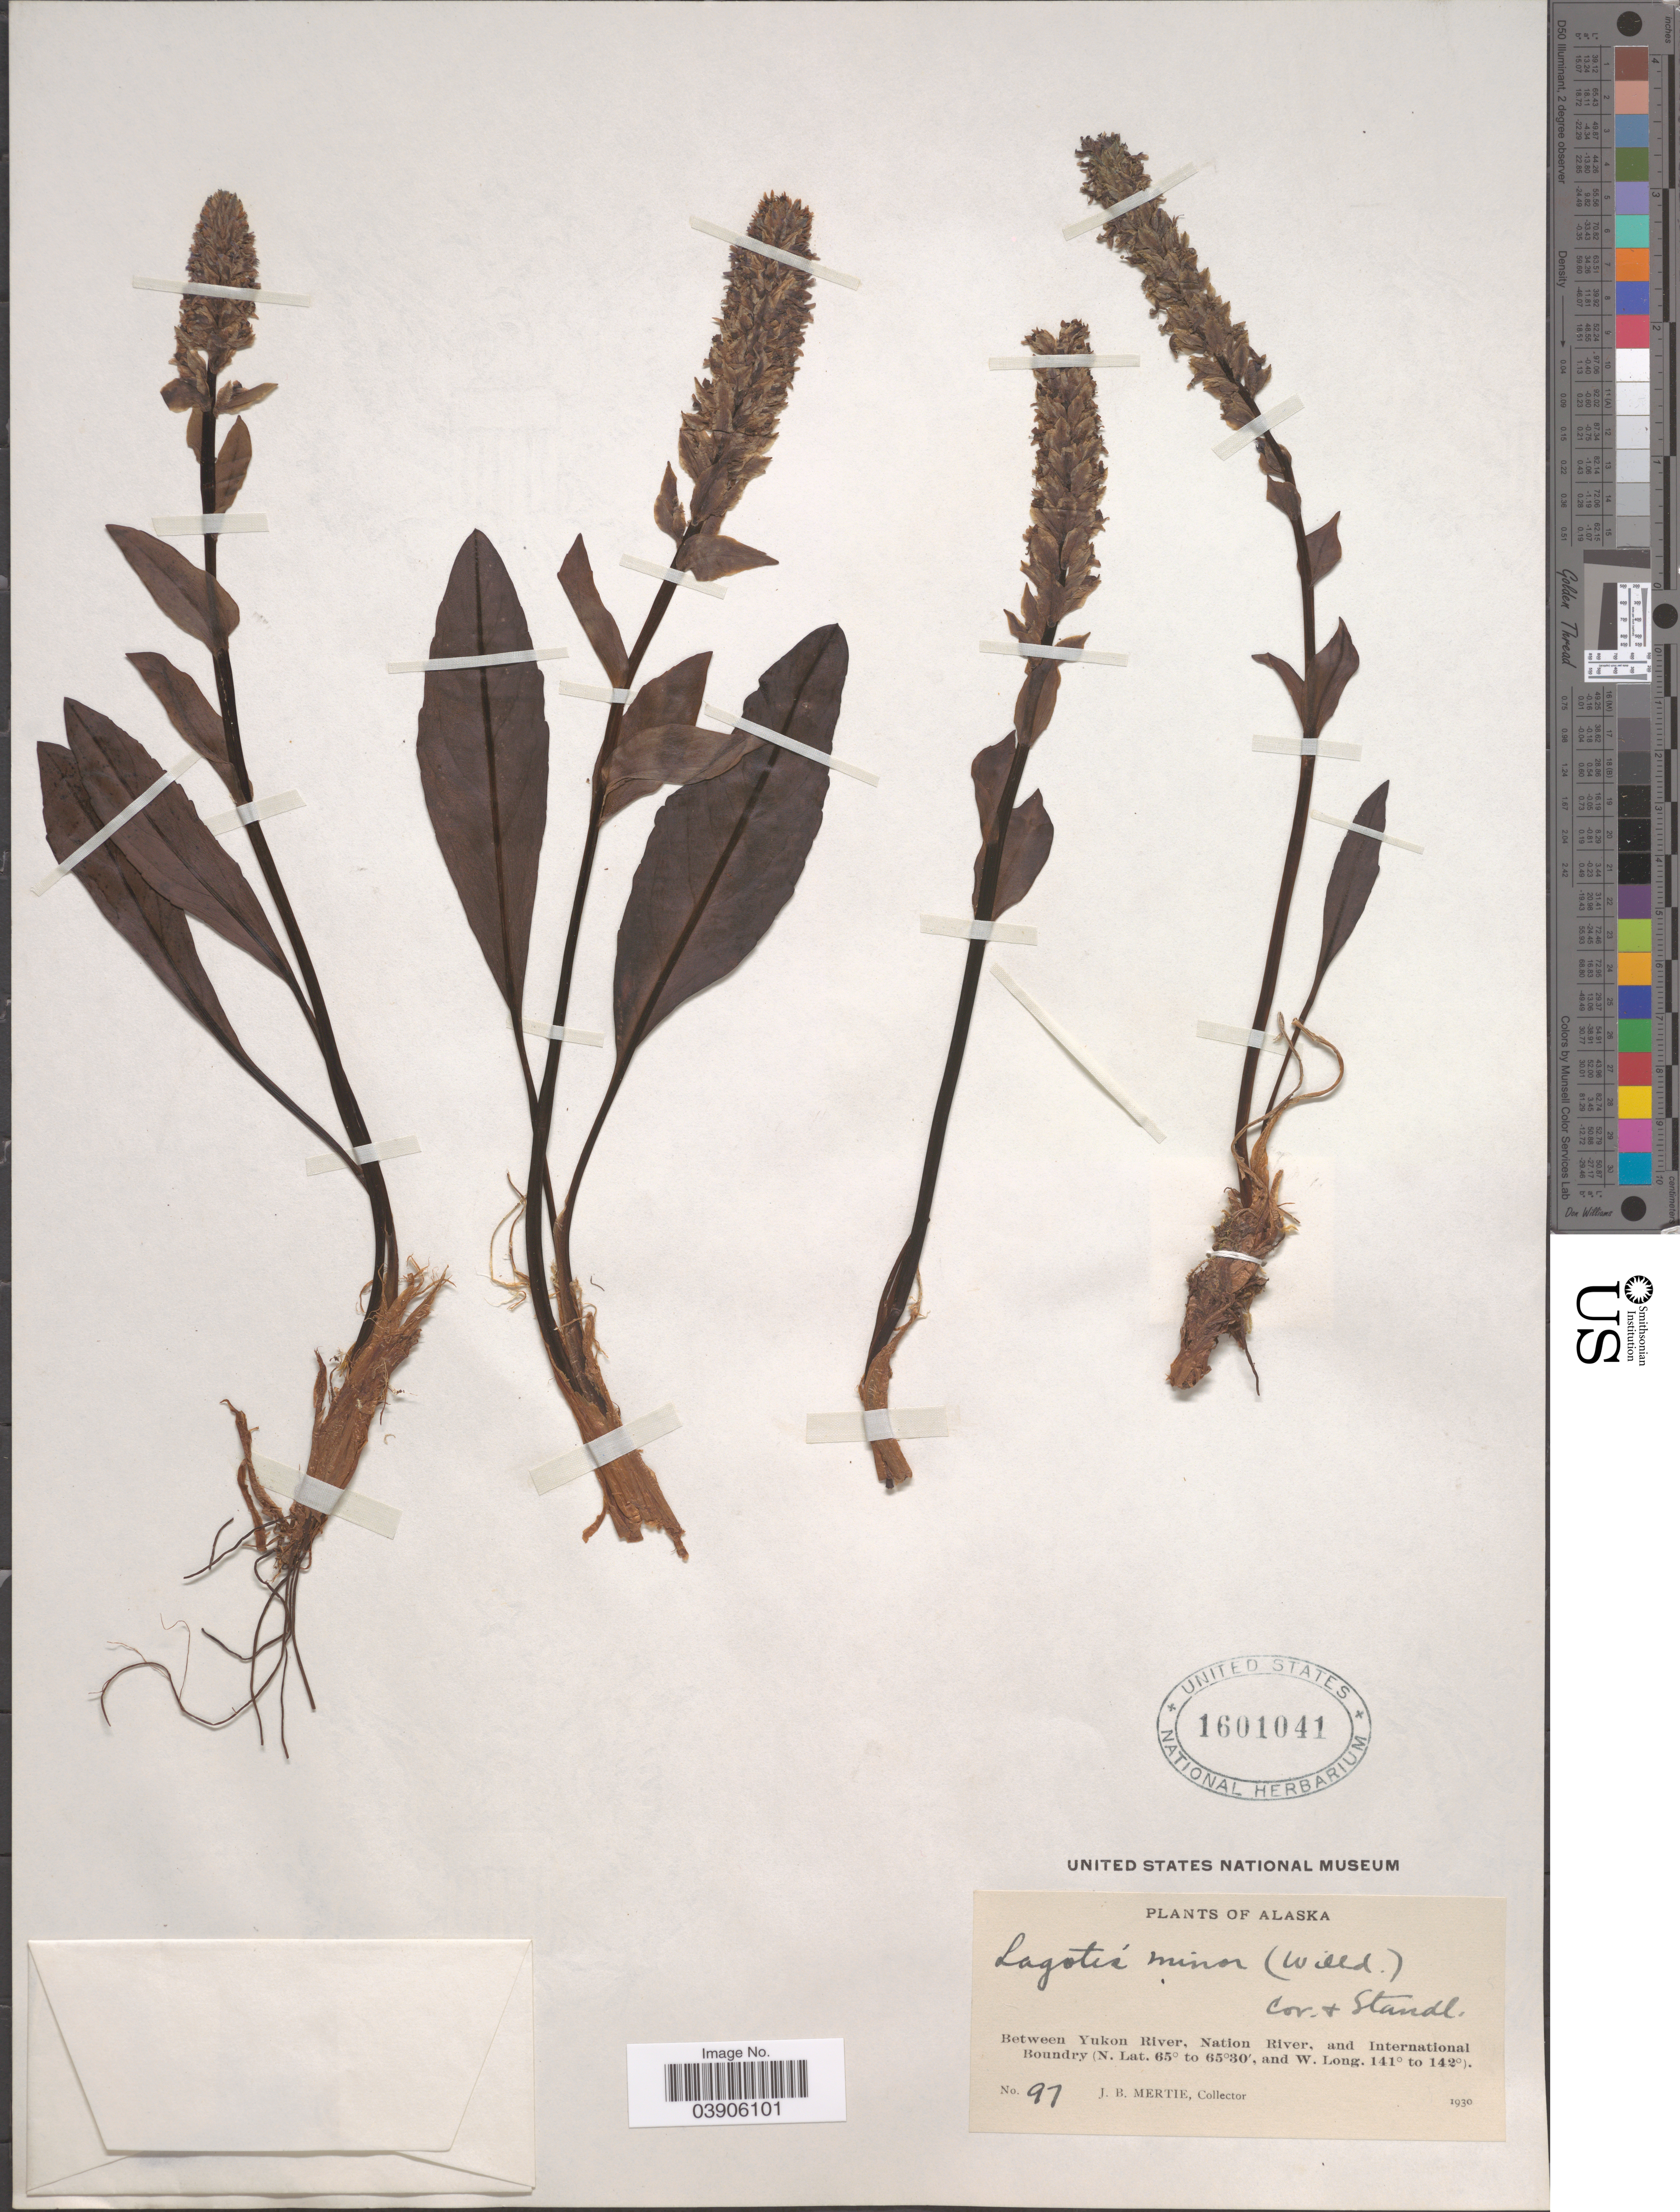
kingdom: Plantae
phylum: Tracheophyta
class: Magnoliopsida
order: Lamiales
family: Plantaginaceae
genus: Lagotis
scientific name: Lagotis glauca var. stelleri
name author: Trautv.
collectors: J. Mertie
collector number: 97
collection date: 1930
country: United States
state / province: Alaska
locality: Between Yukon River, Nation River, and International Boundary.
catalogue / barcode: US 1601041